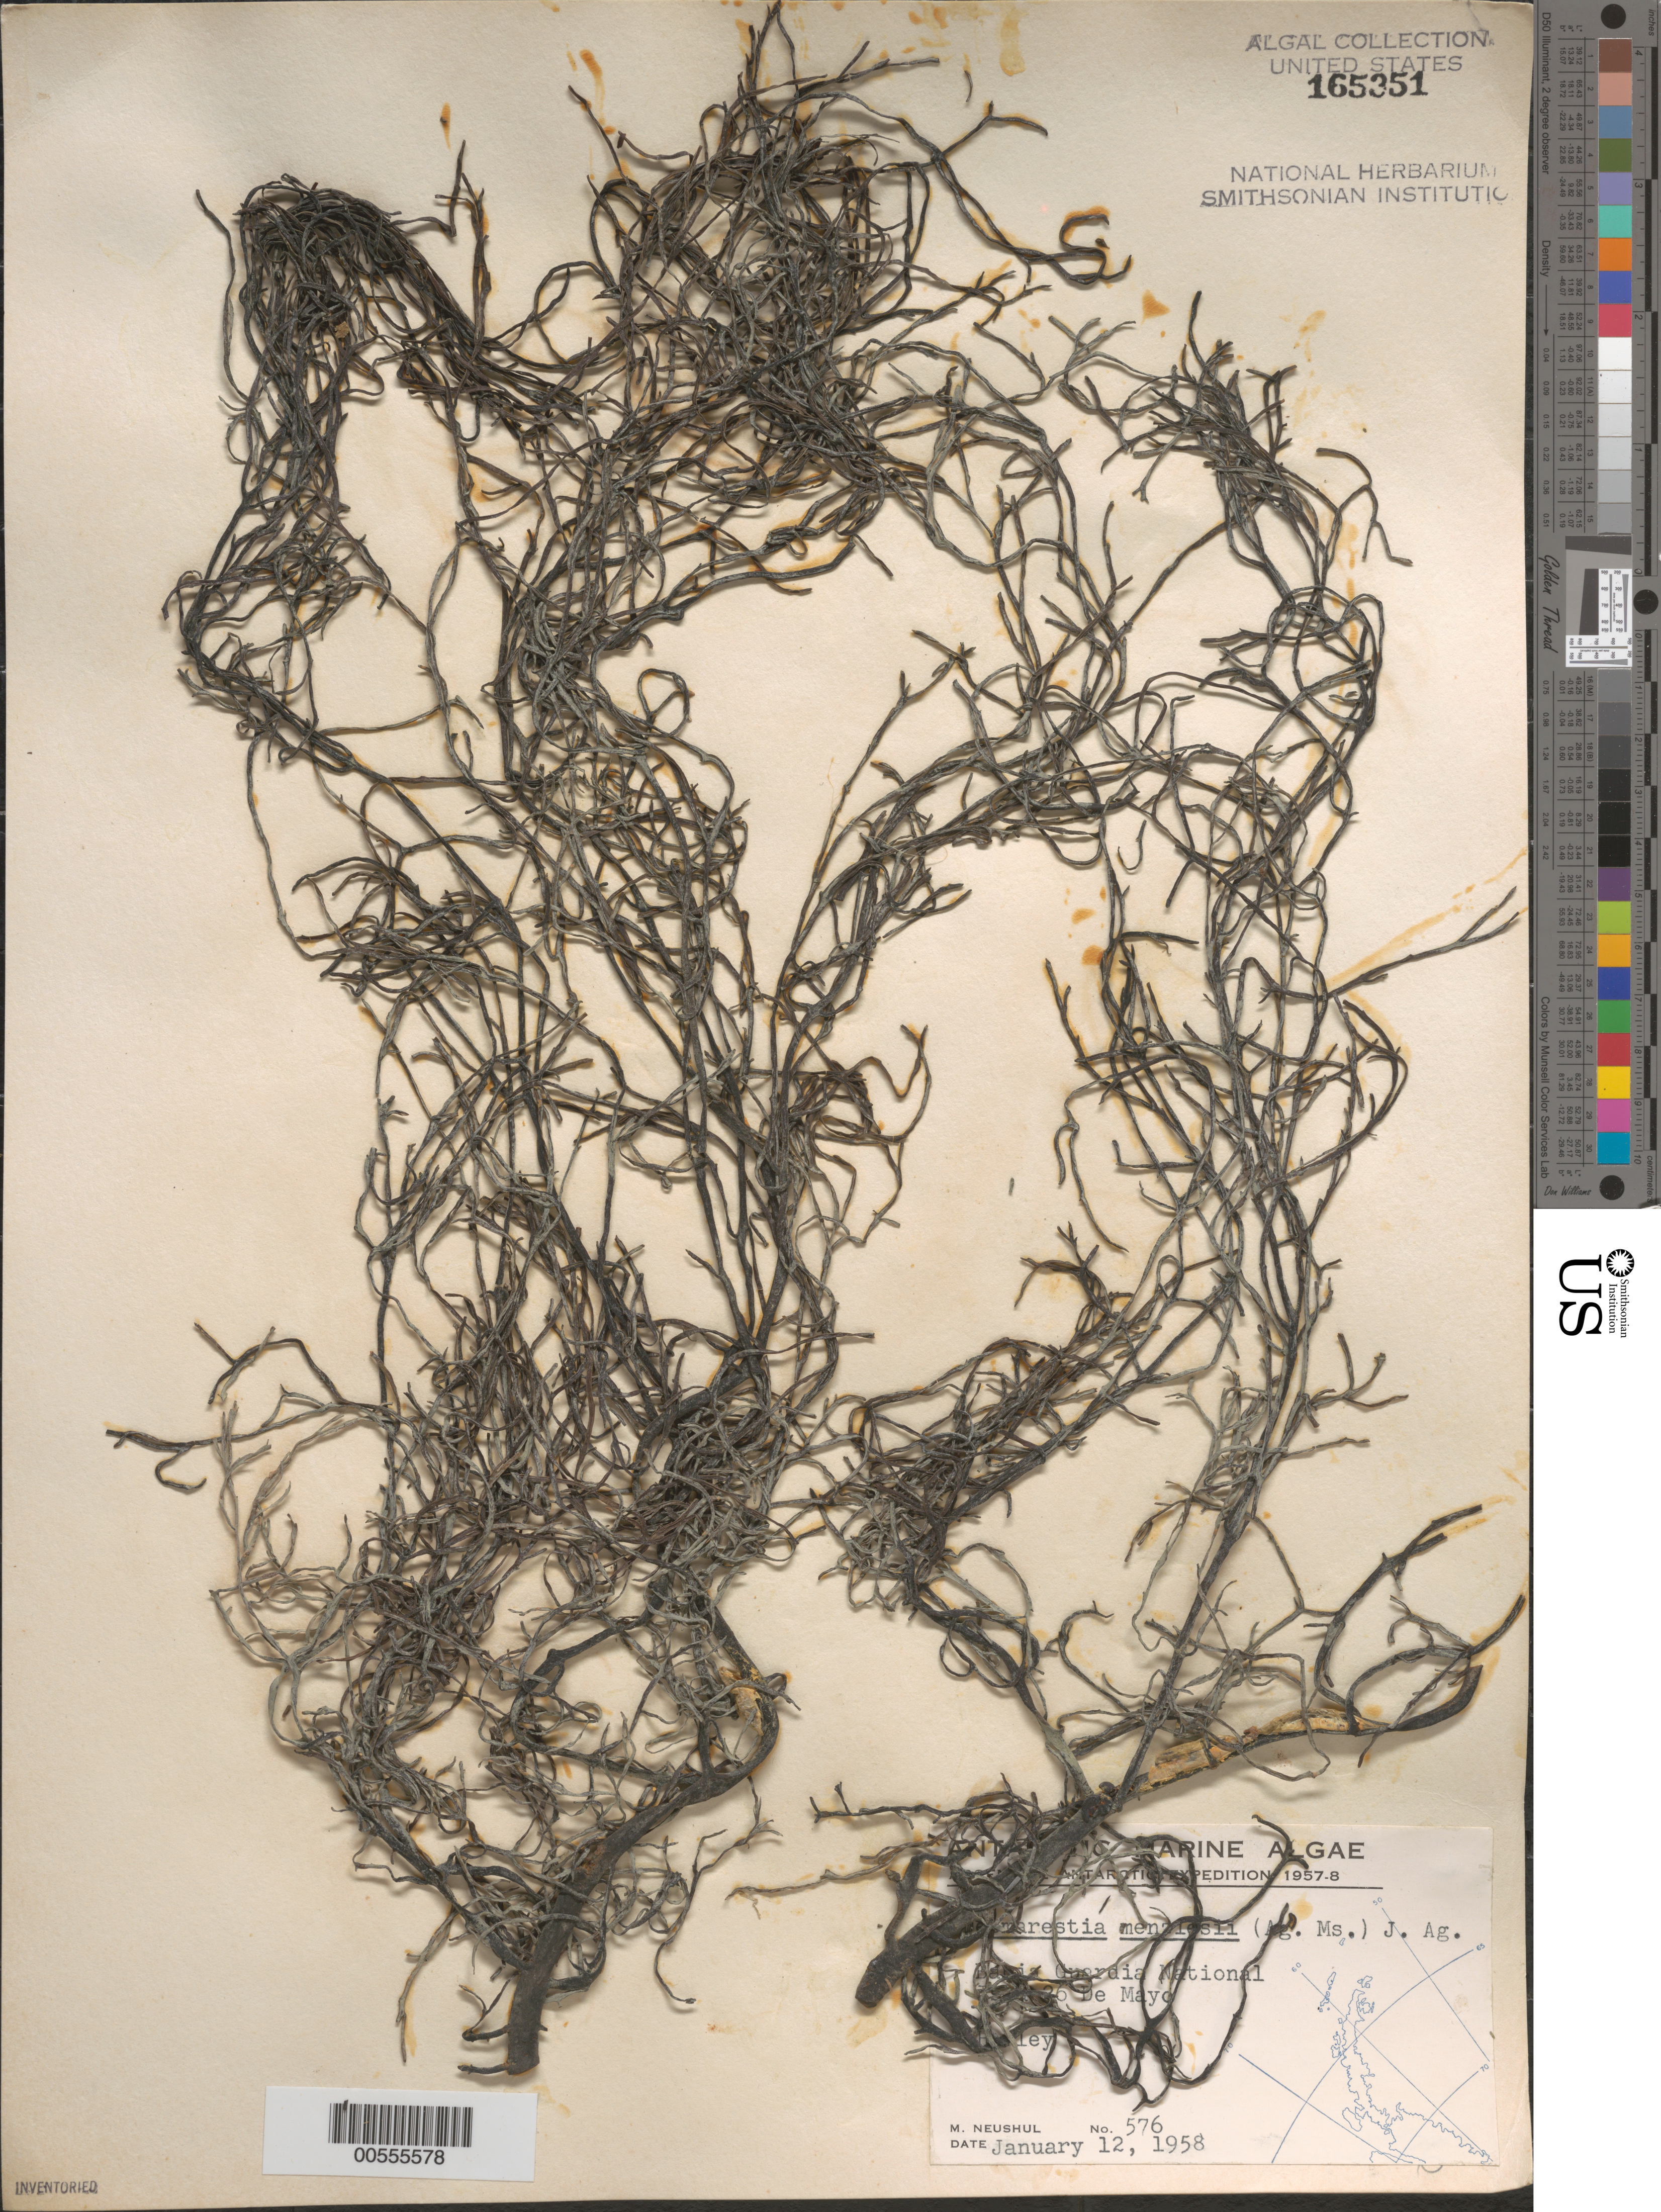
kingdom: Chromista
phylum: Ochrophyta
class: Phaeophyceae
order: Desmarestiales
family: Desmarestiaceae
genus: Desmarestia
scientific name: Desmarestia menziesii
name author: J. Agardh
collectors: M. Neushul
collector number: Neushul 576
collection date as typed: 12 Jan 1958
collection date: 1958-01-12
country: Argentina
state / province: Tierra del Fuego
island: Isla 26 de Mayo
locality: Harley, Bahia Guardia National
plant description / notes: Argentine Antarctic Expedition, 1957-1958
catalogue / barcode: US 165351